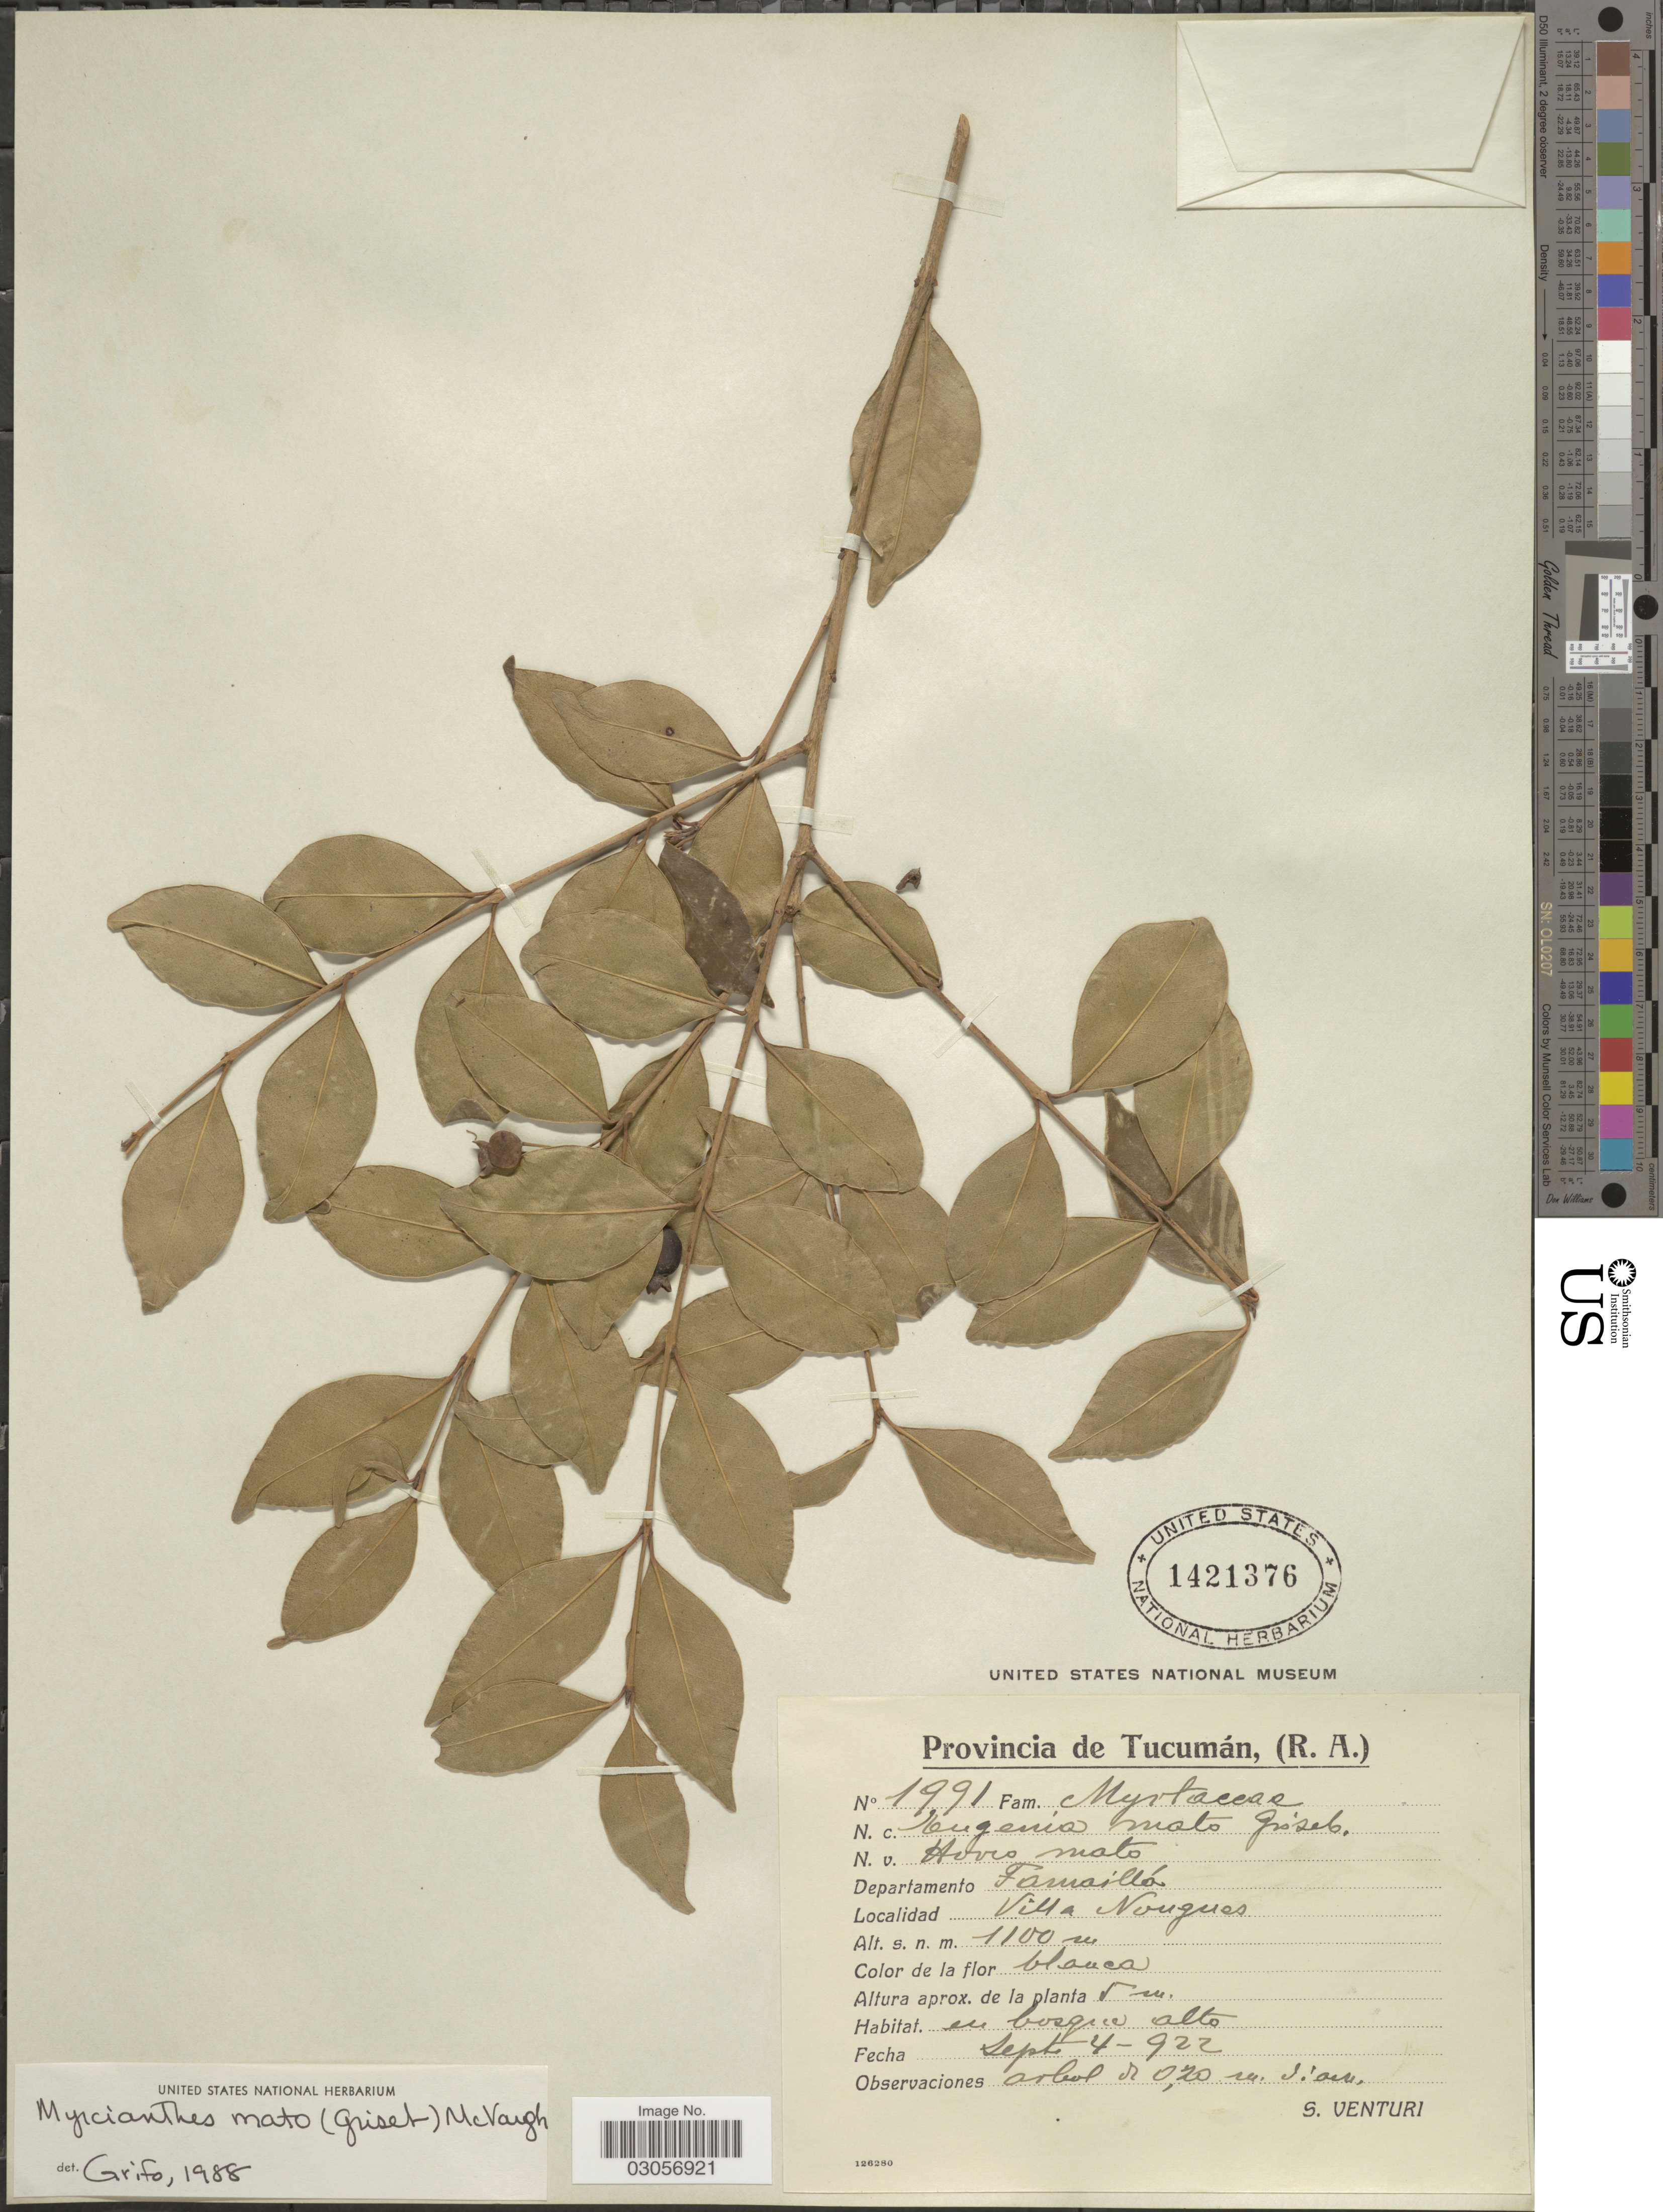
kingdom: Plantae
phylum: Tracheophyta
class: Magnoliopsida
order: Myrtales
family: Myrtaceae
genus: Myrcianthes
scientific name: Myrcianthes mato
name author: (Griseb.) McVaugh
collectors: S. Venturi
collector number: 1991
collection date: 1922-09-04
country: Argentina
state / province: Tucuman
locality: Departamento Famailla, Villa Nougués.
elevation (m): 1100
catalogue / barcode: US 1421376